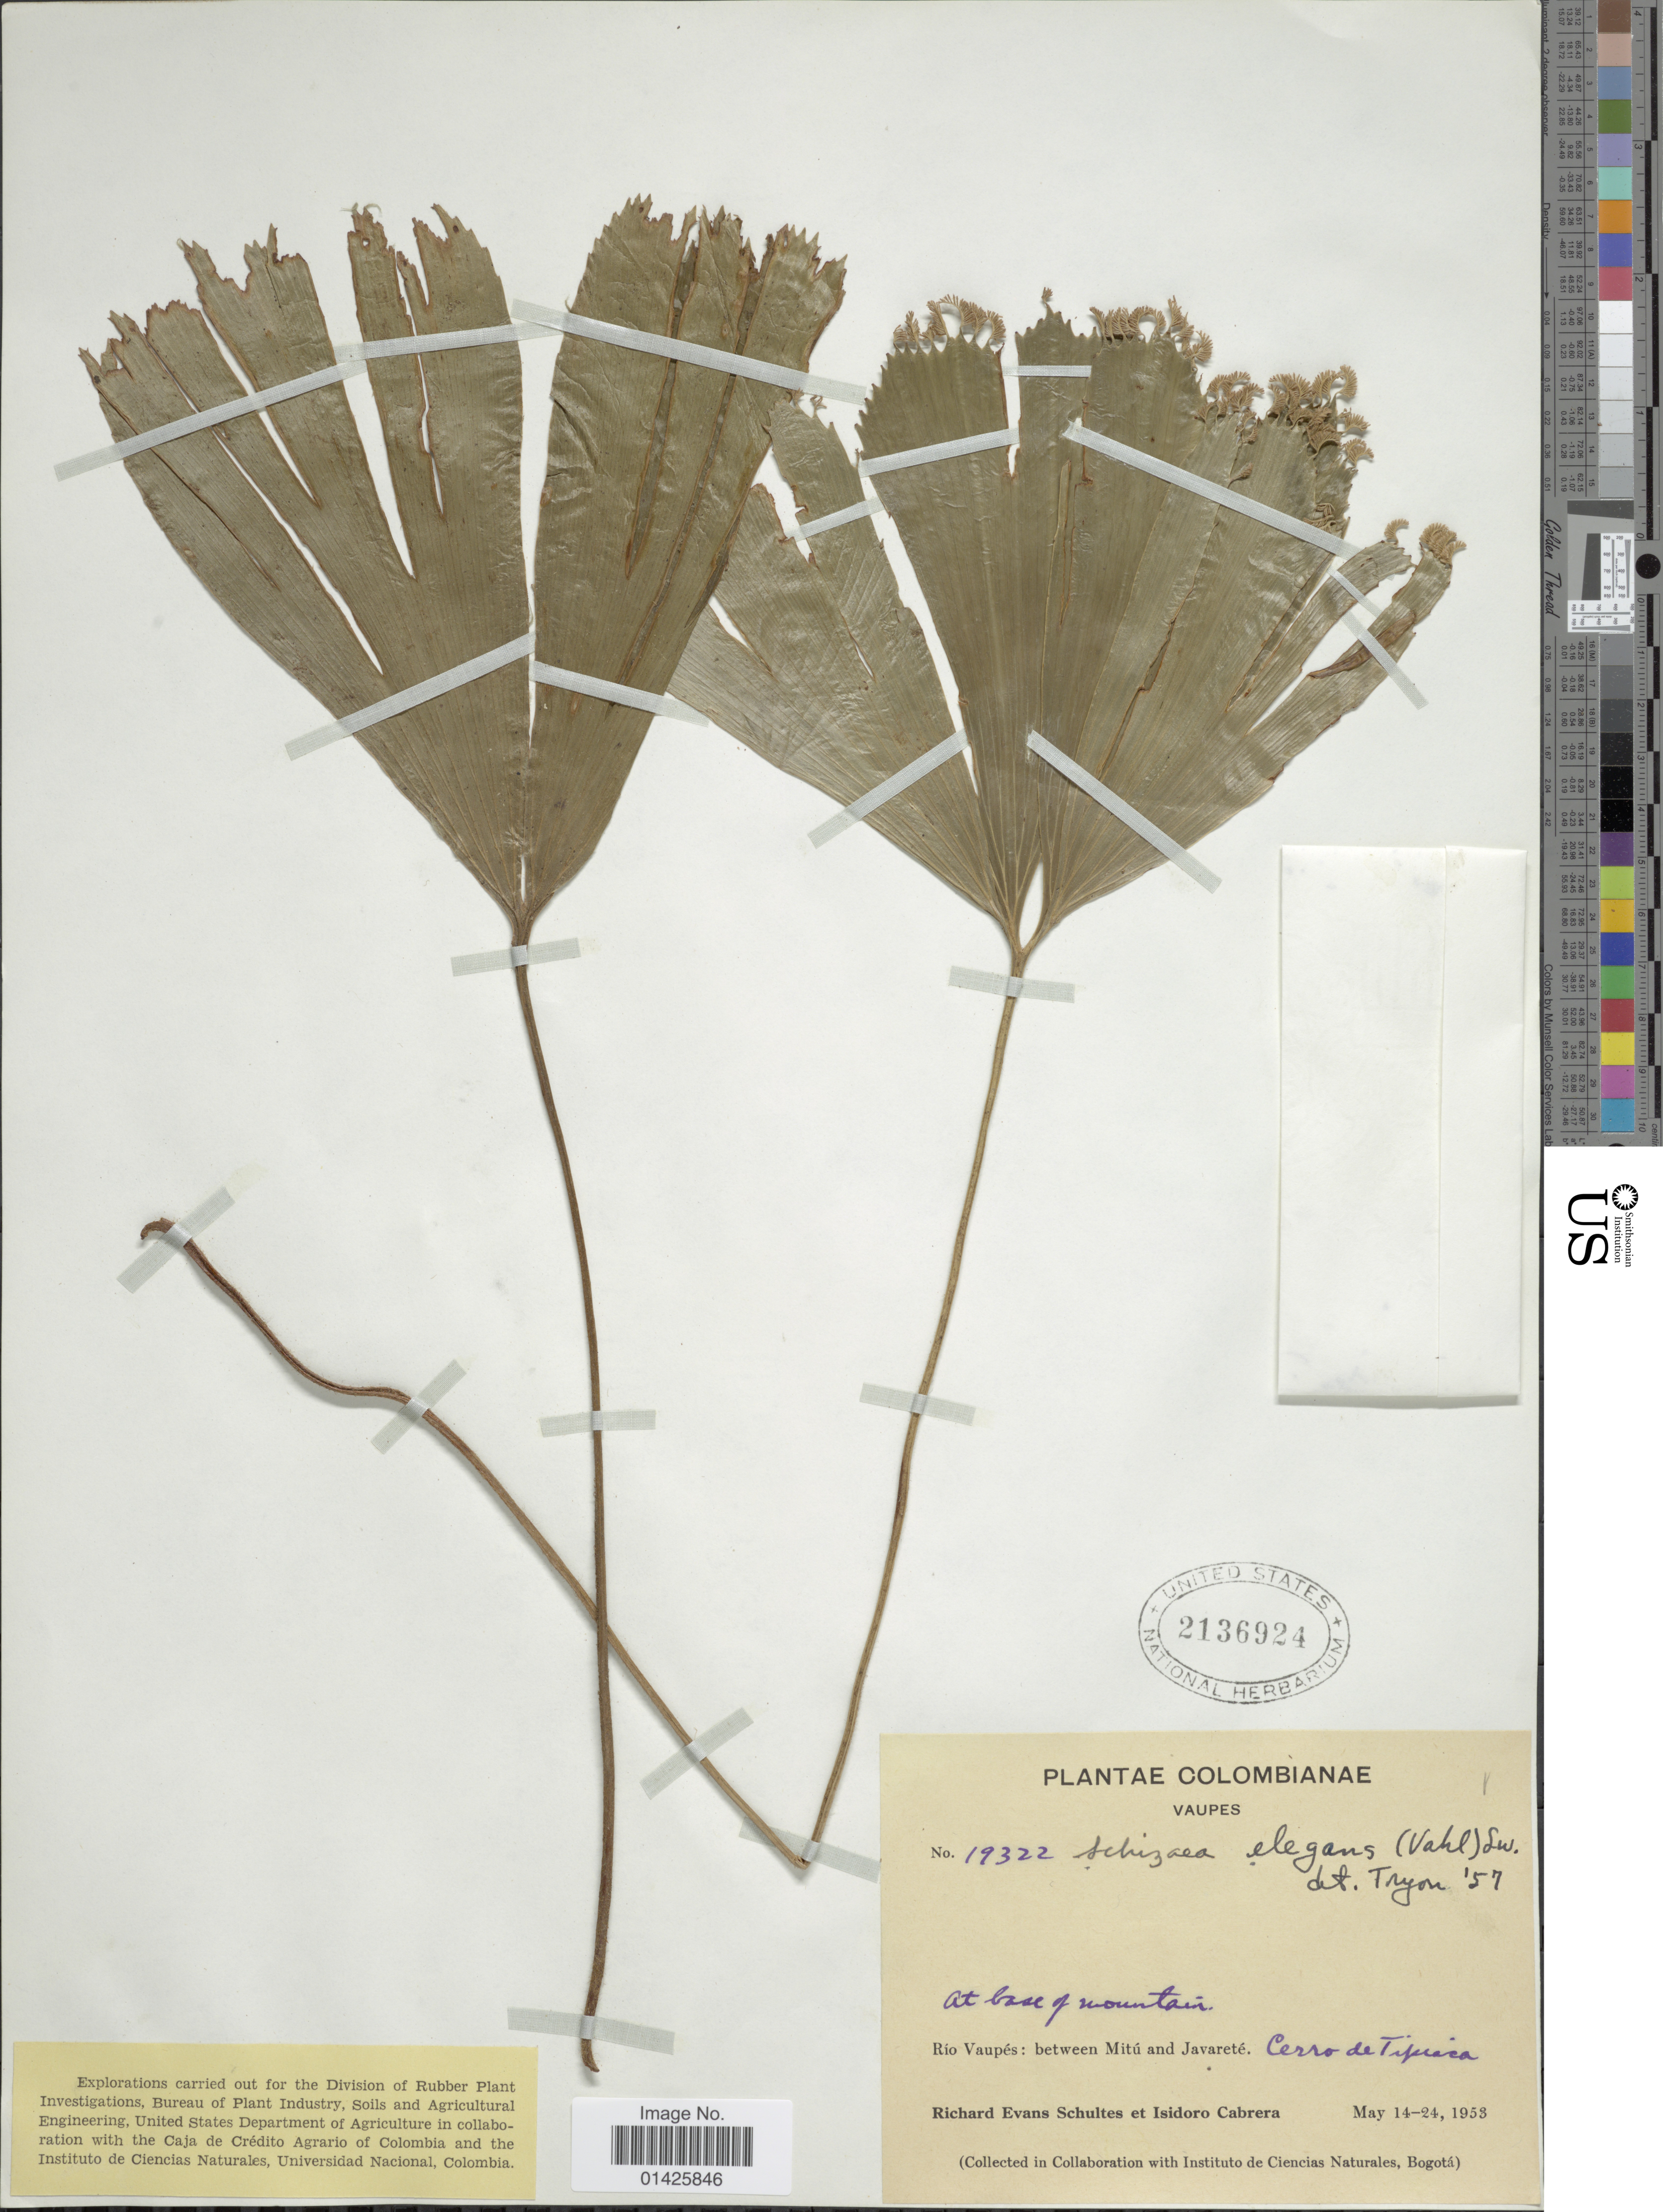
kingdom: Plantae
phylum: Tracheophyta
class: Polypodiopsida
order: Schizaeales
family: Schizaeaceae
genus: Schizaea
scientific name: Schizaea elegans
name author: (Vahl) Sw.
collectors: R. E. Schultes & I. Cabrera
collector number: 19322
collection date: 1958-05-14/1958-05-24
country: Colombia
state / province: Vaupés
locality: Río Vaupés: between Mitú and Javareté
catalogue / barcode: US 2136924